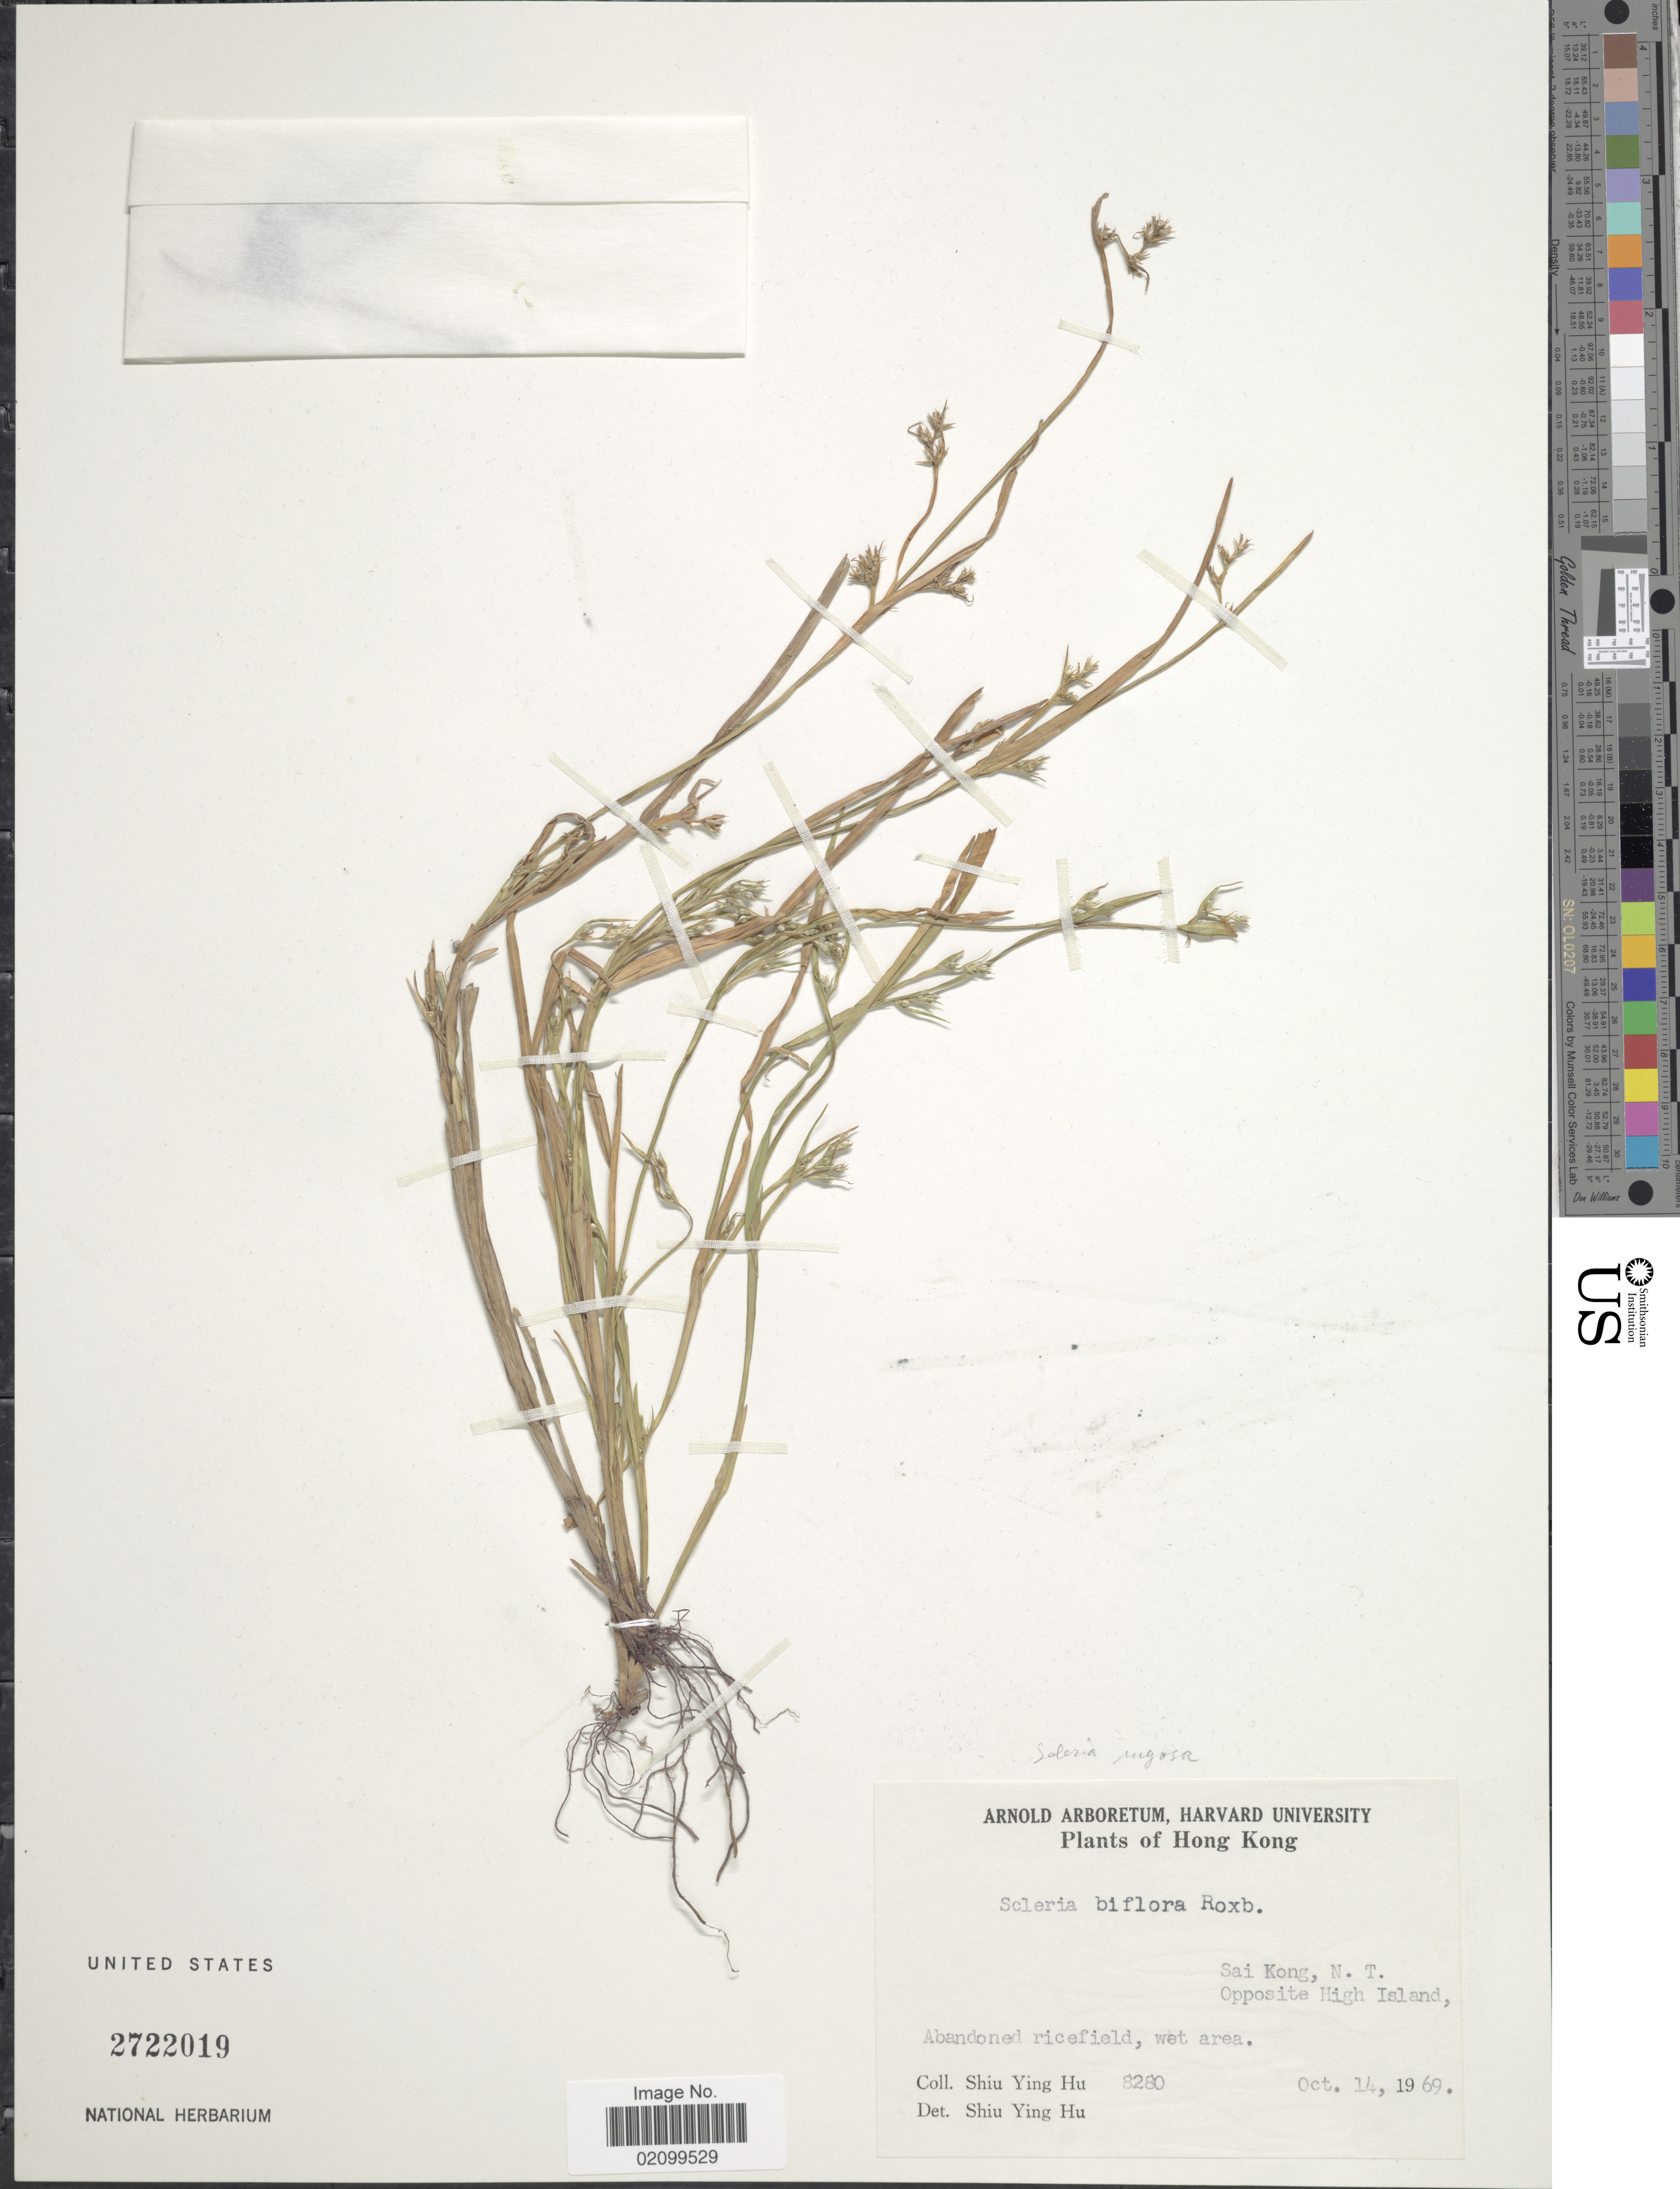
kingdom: Plantae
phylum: Tracheophyta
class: Liliopsida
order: Poales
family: Cyperaceae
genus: Scleria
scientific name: Scleria rugosa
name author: R. Br.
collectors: S. Y. Hu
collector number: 8280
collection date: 1969-10-14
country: China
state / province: Hong Kong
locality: Sai Kong, N.T. Opposite High Island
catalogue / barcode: US 2722019